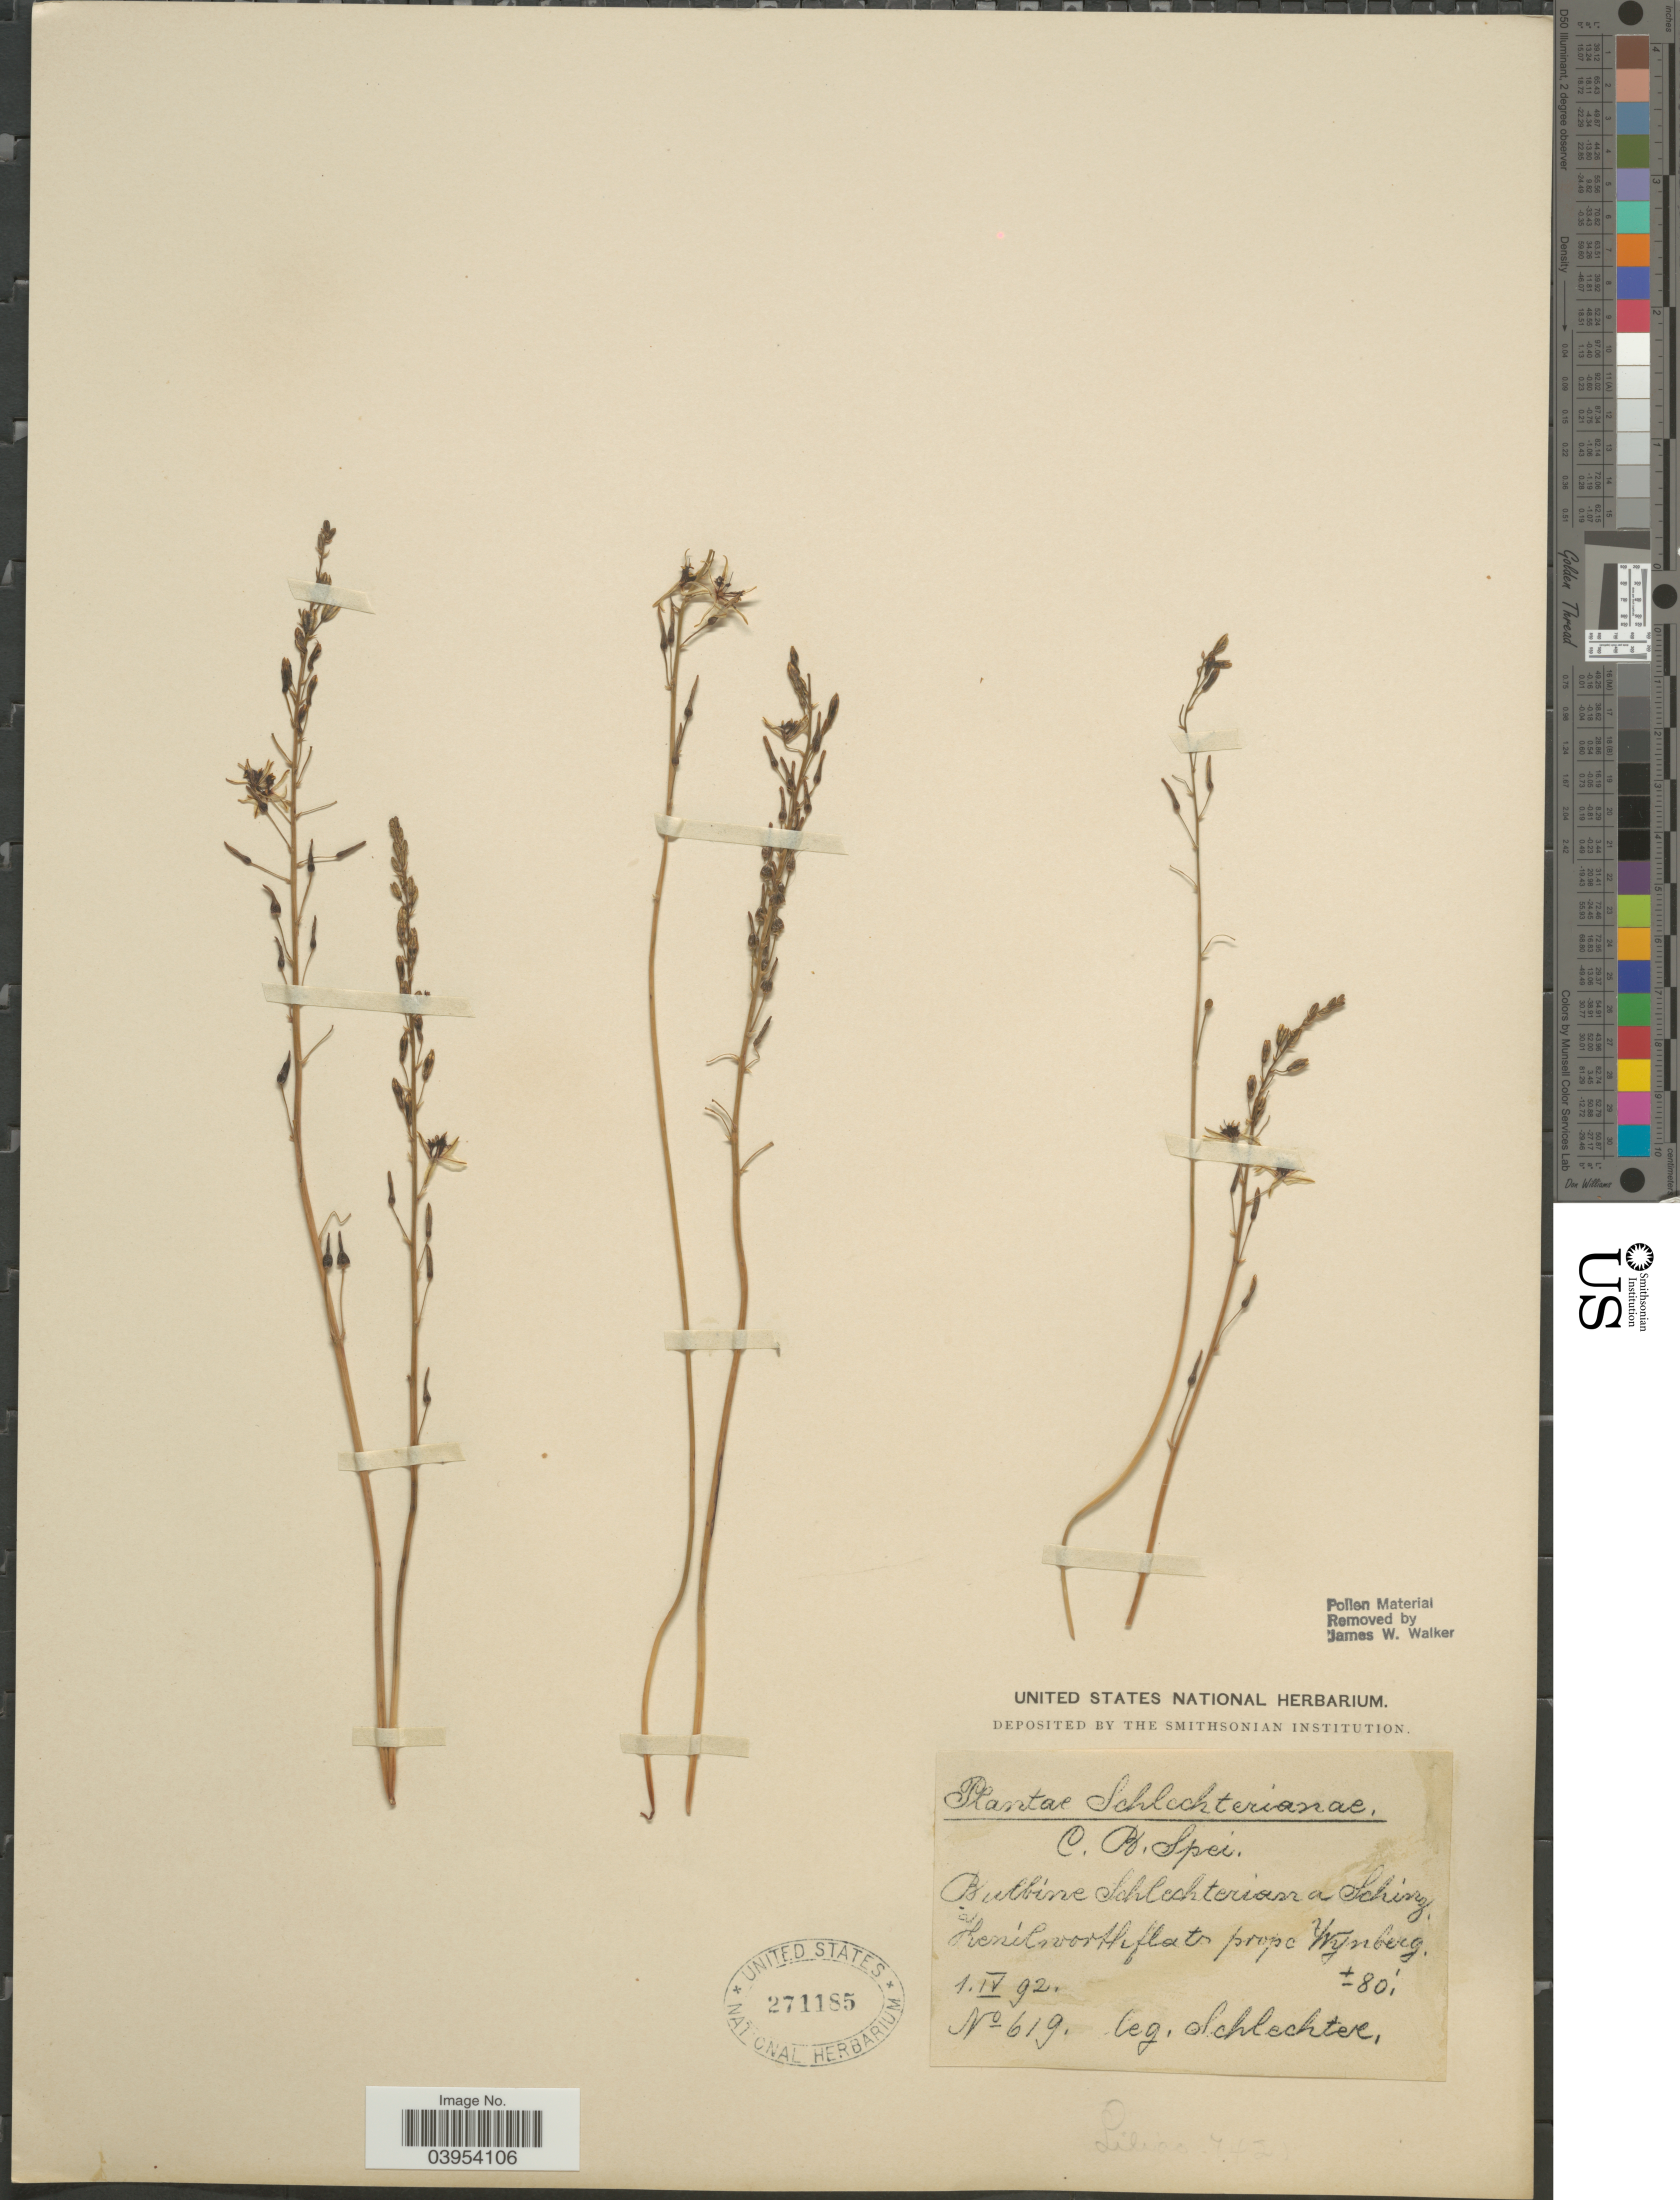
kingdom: Plantae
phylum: Tracheophyta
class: Liliopsida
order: Asparagales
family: Asphodelaceae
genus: Bulbine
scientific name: Bulbine schlechteriana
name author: Schinz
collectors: Schlechter, --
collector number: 619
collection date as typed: Transcribed d/m/y: 1/4/92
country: South Africa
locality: C. B. Spei. Kenilworth flats prope Wynberg.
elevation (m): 24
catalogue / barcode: US 271185